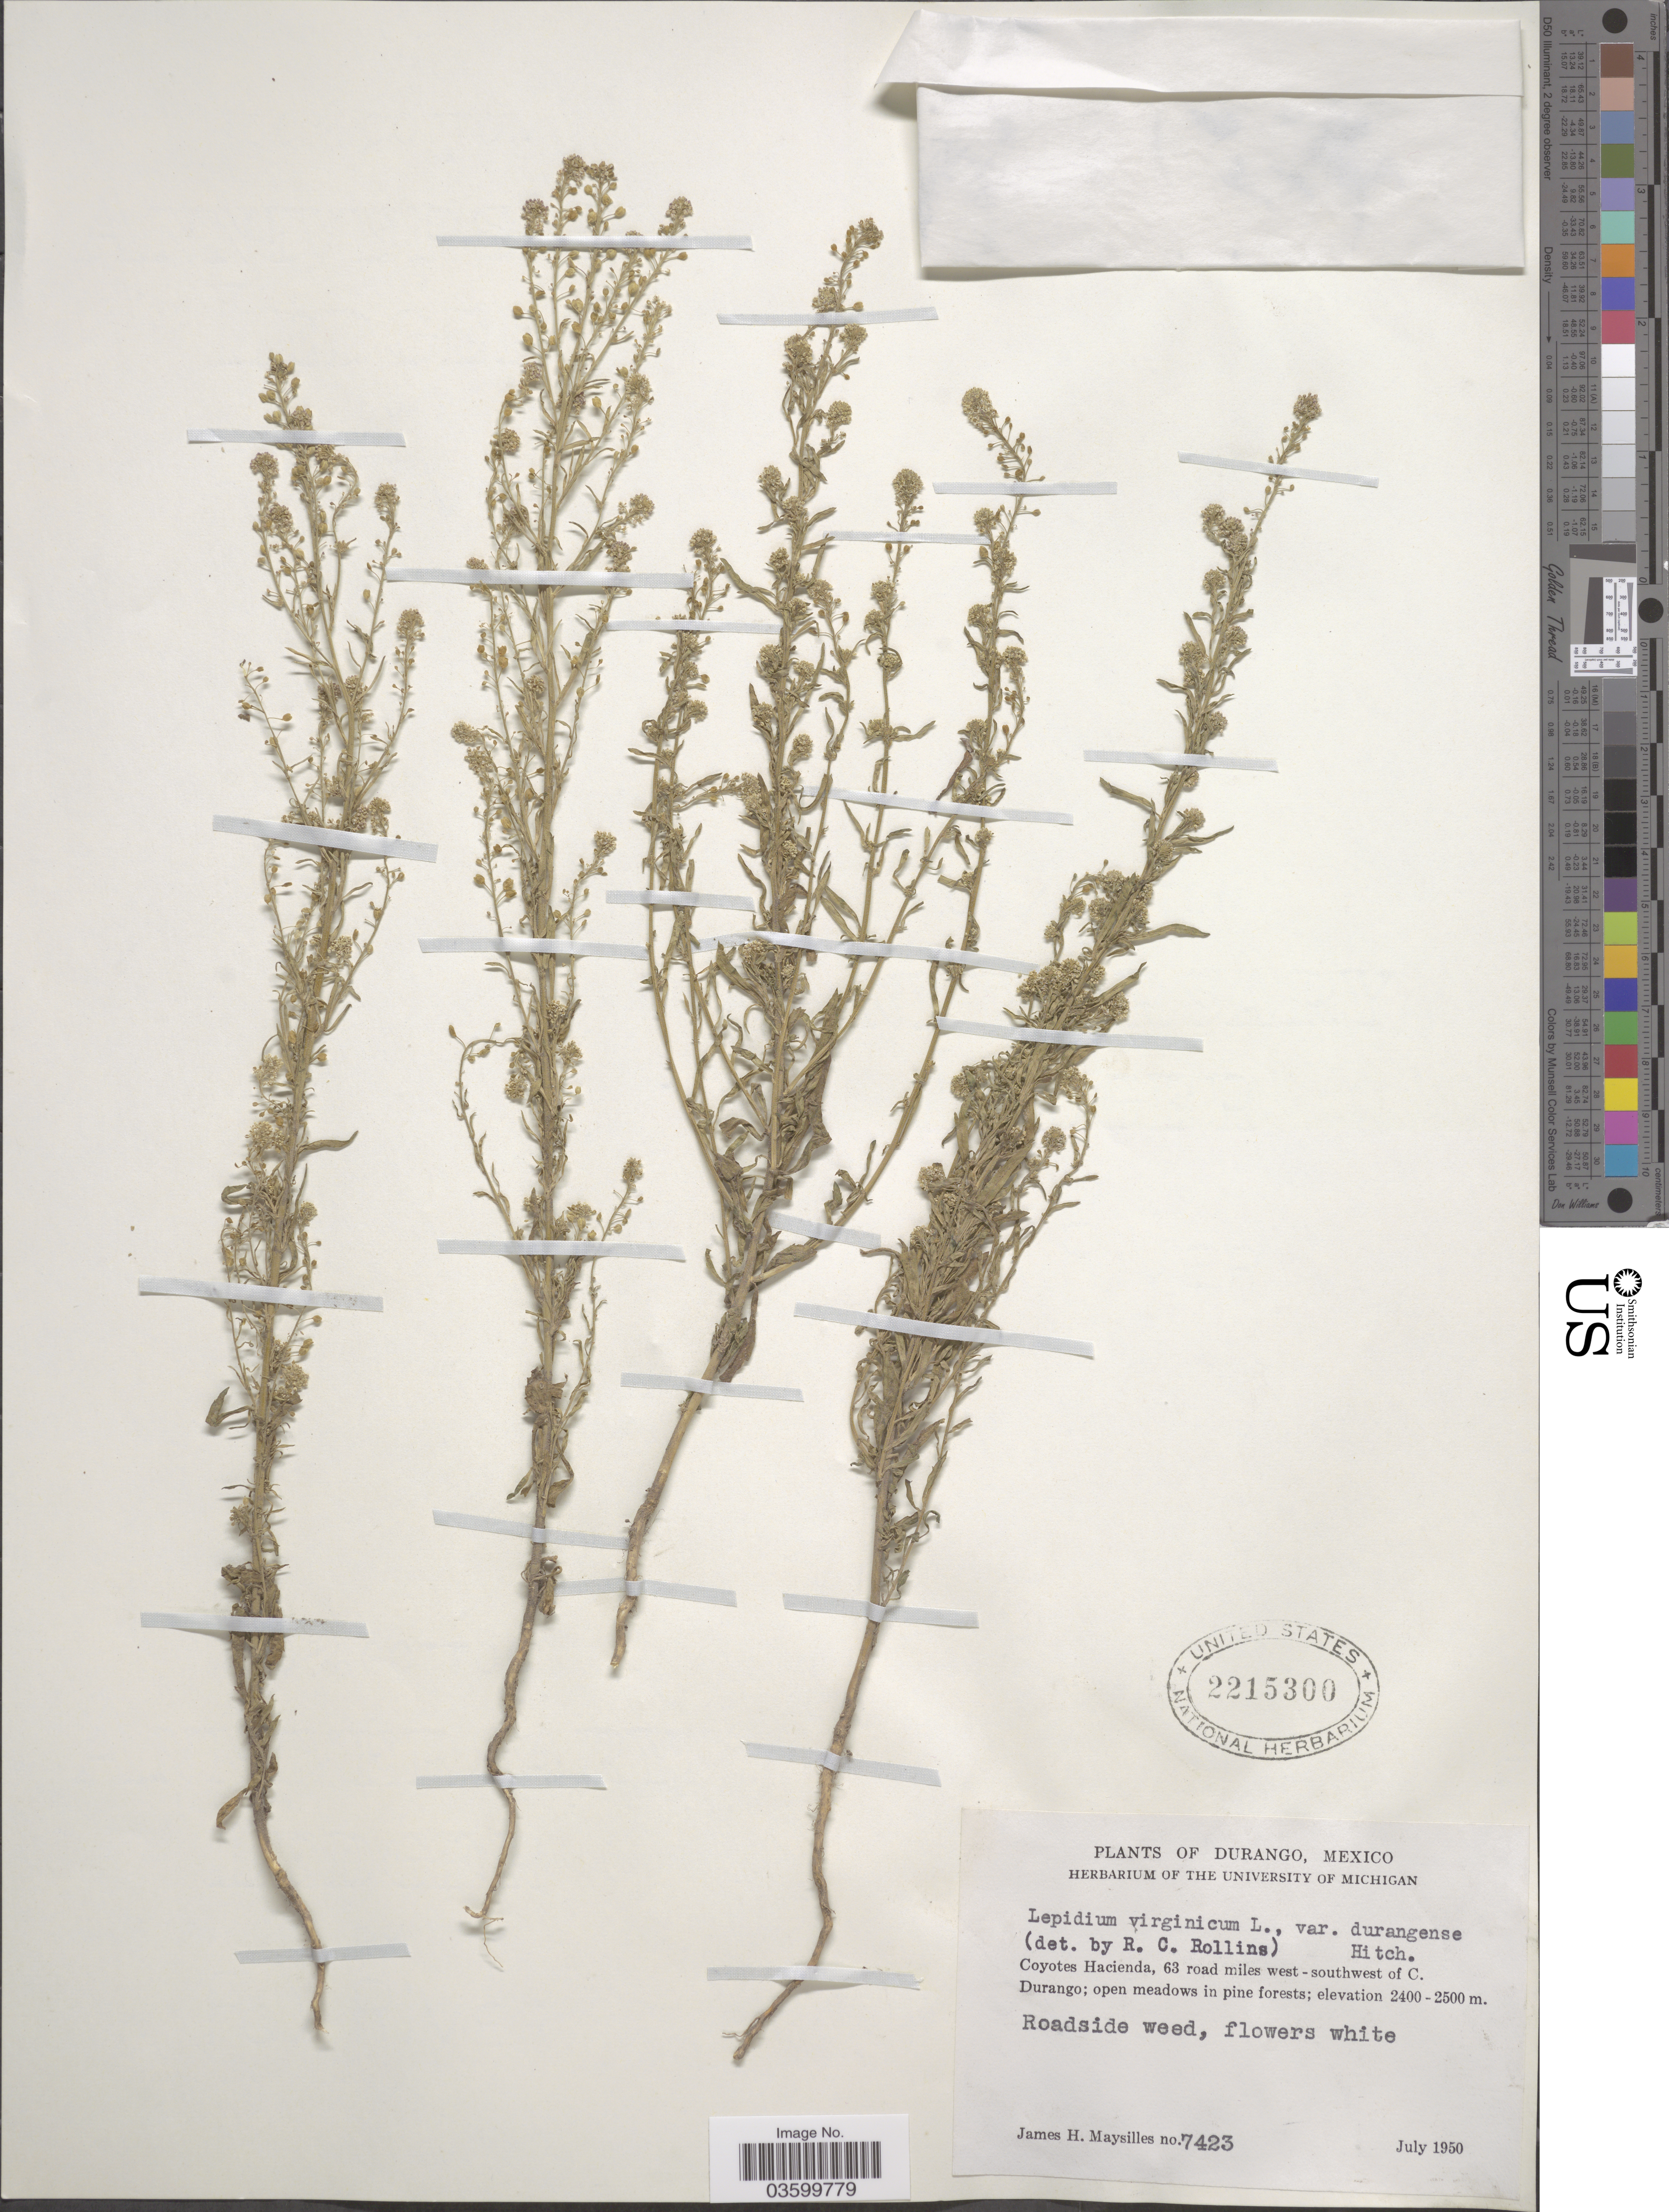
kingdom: Plantae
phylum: Tracheophyta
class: Magnoliopsida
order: Brassicales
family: Brassicaceae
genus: Lepidium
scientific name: Lepidium virginicum var. durangense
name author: C.L. Hitchc.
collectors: J. Maysilles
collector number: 7423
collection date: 1950-07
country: Mexico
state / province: Durango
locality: Coyotes Hacienda, 63 road miles west-southwest of C. Durango.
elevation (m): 2400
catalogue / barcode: US 2215300